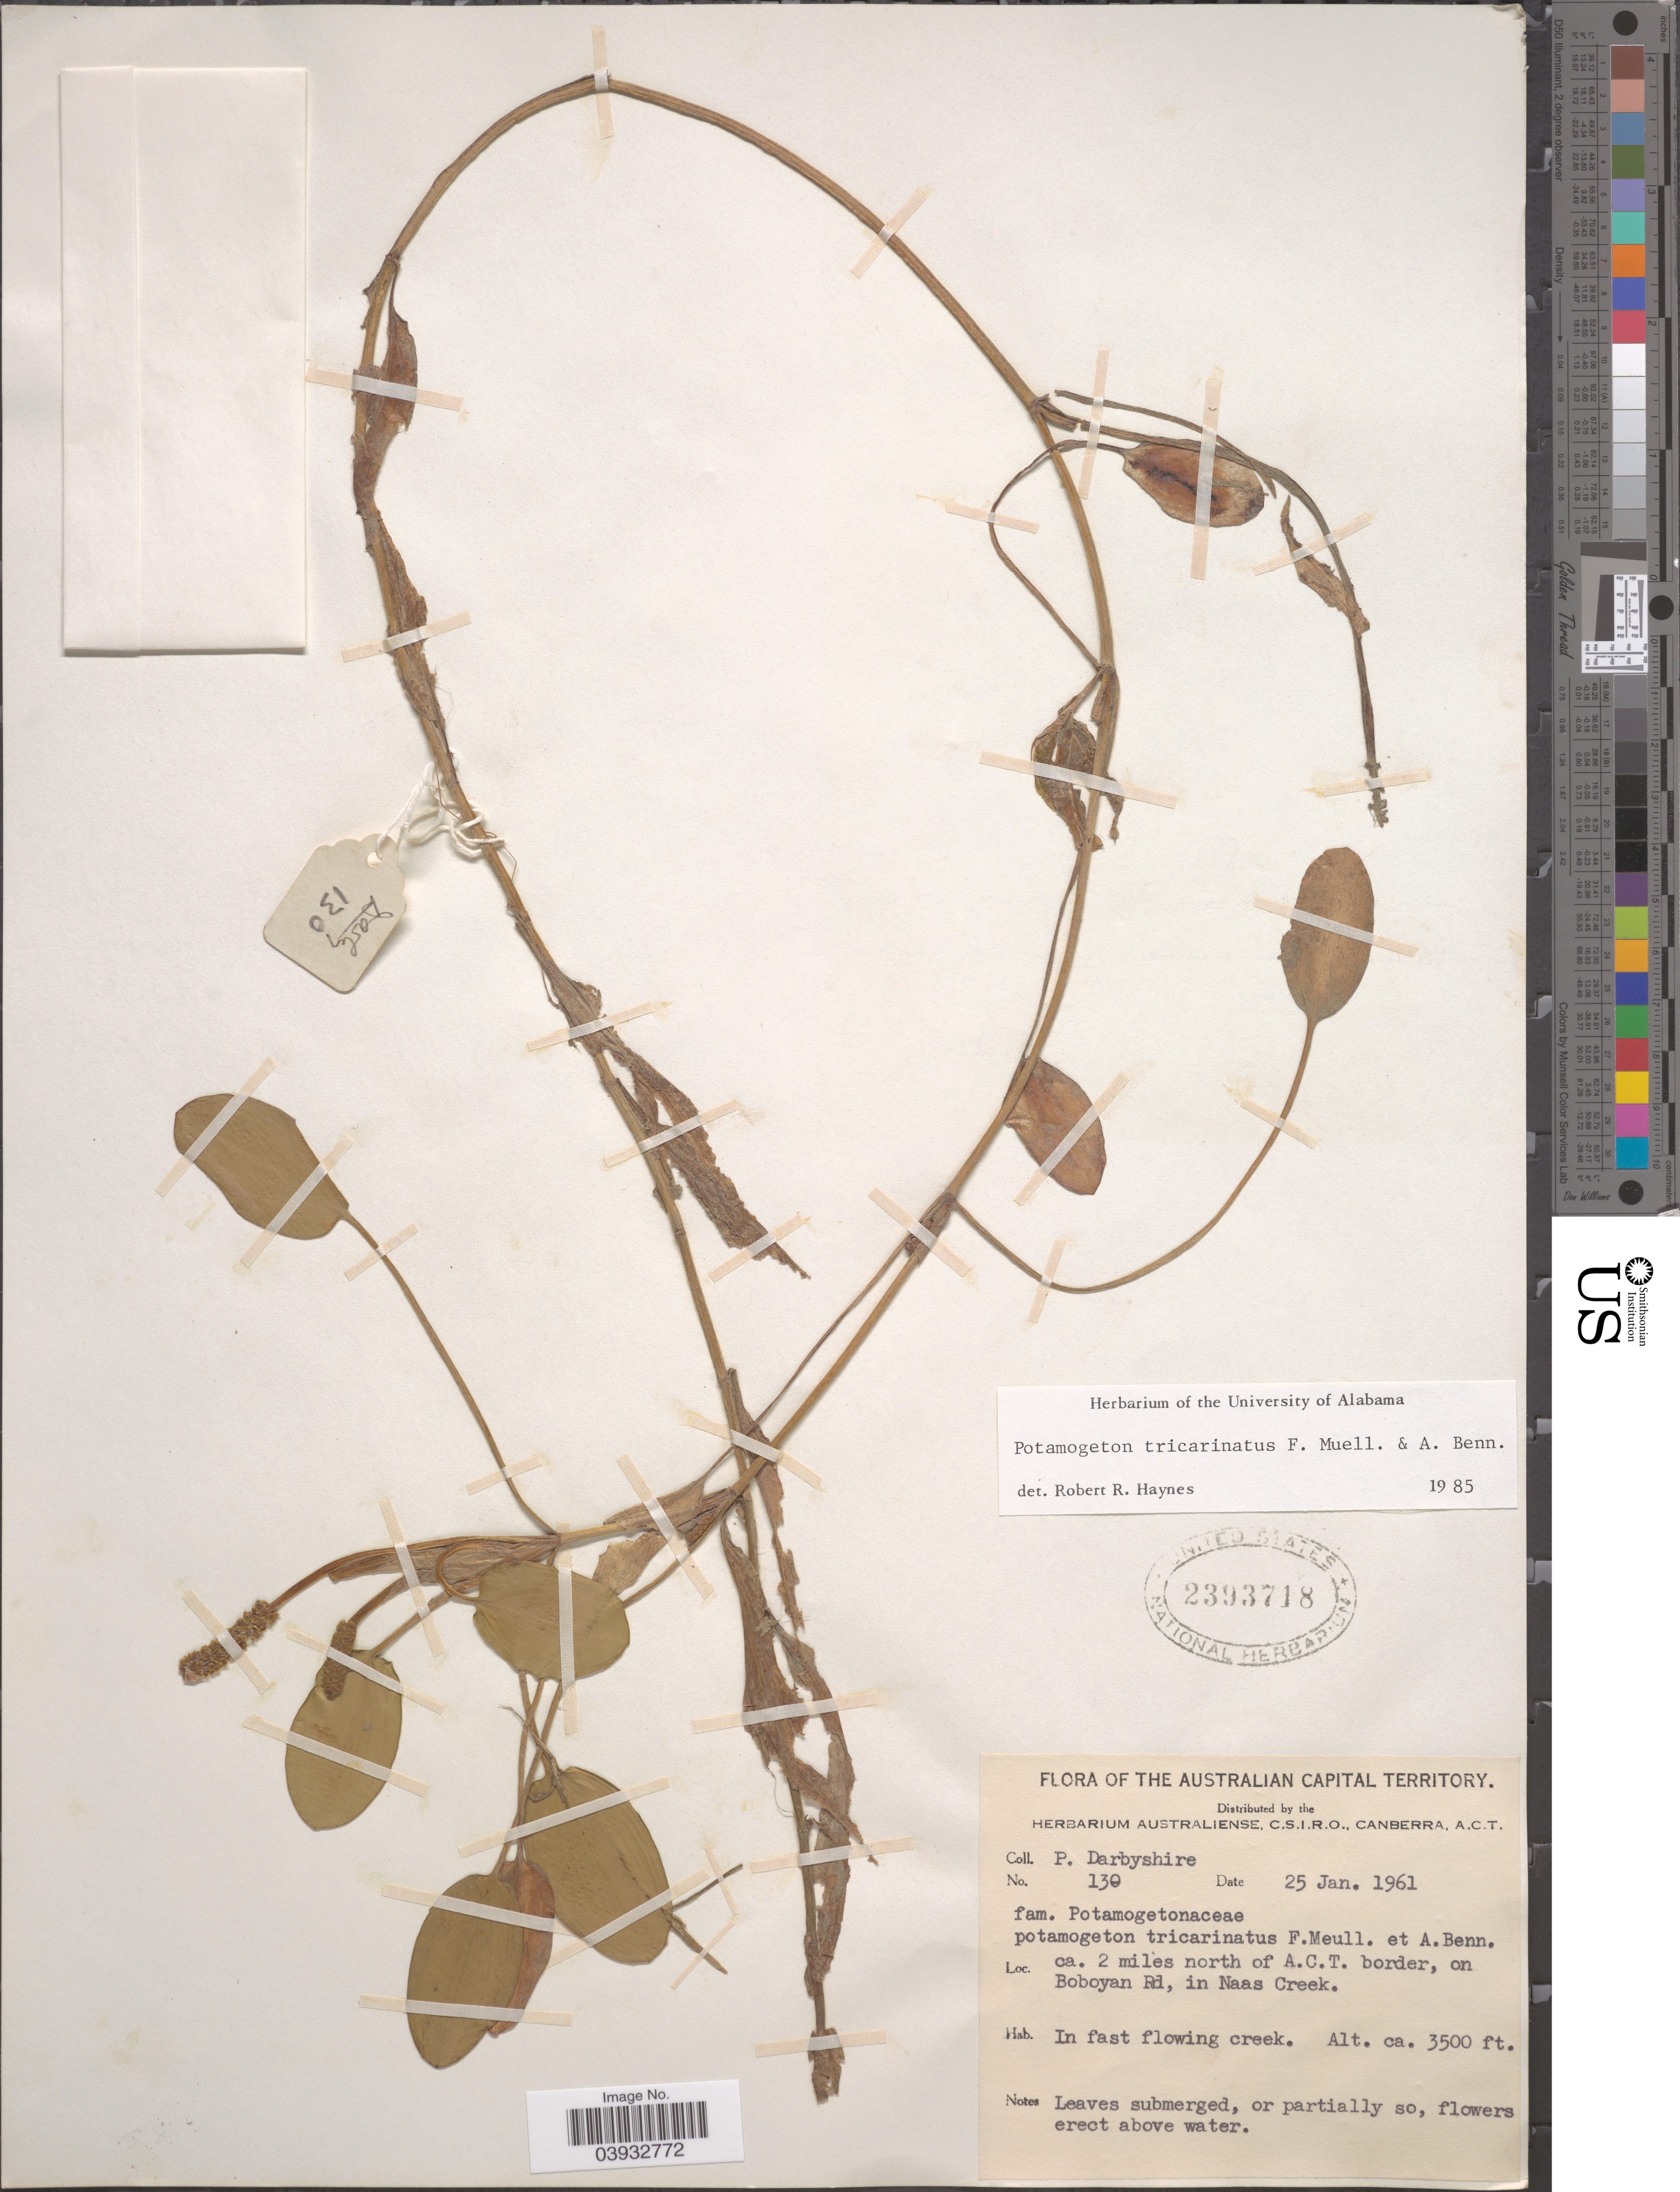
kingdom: Plantae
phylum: Tracheophyta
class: Liliopsida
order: Alismatales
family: Potamogetonaceae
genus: Potamogeton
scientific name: Potamogeton tricarinatus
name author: F. Muell. & A.W. Benn.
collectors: P. Darbyshire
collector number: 130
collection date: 1961-01-25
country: Australia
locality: Australian Capital Territory, ca. 2 miles north of A.C.T. border, on Boboyan Rd, in Naas Creek.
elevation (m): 1067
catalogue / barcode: US 2393718